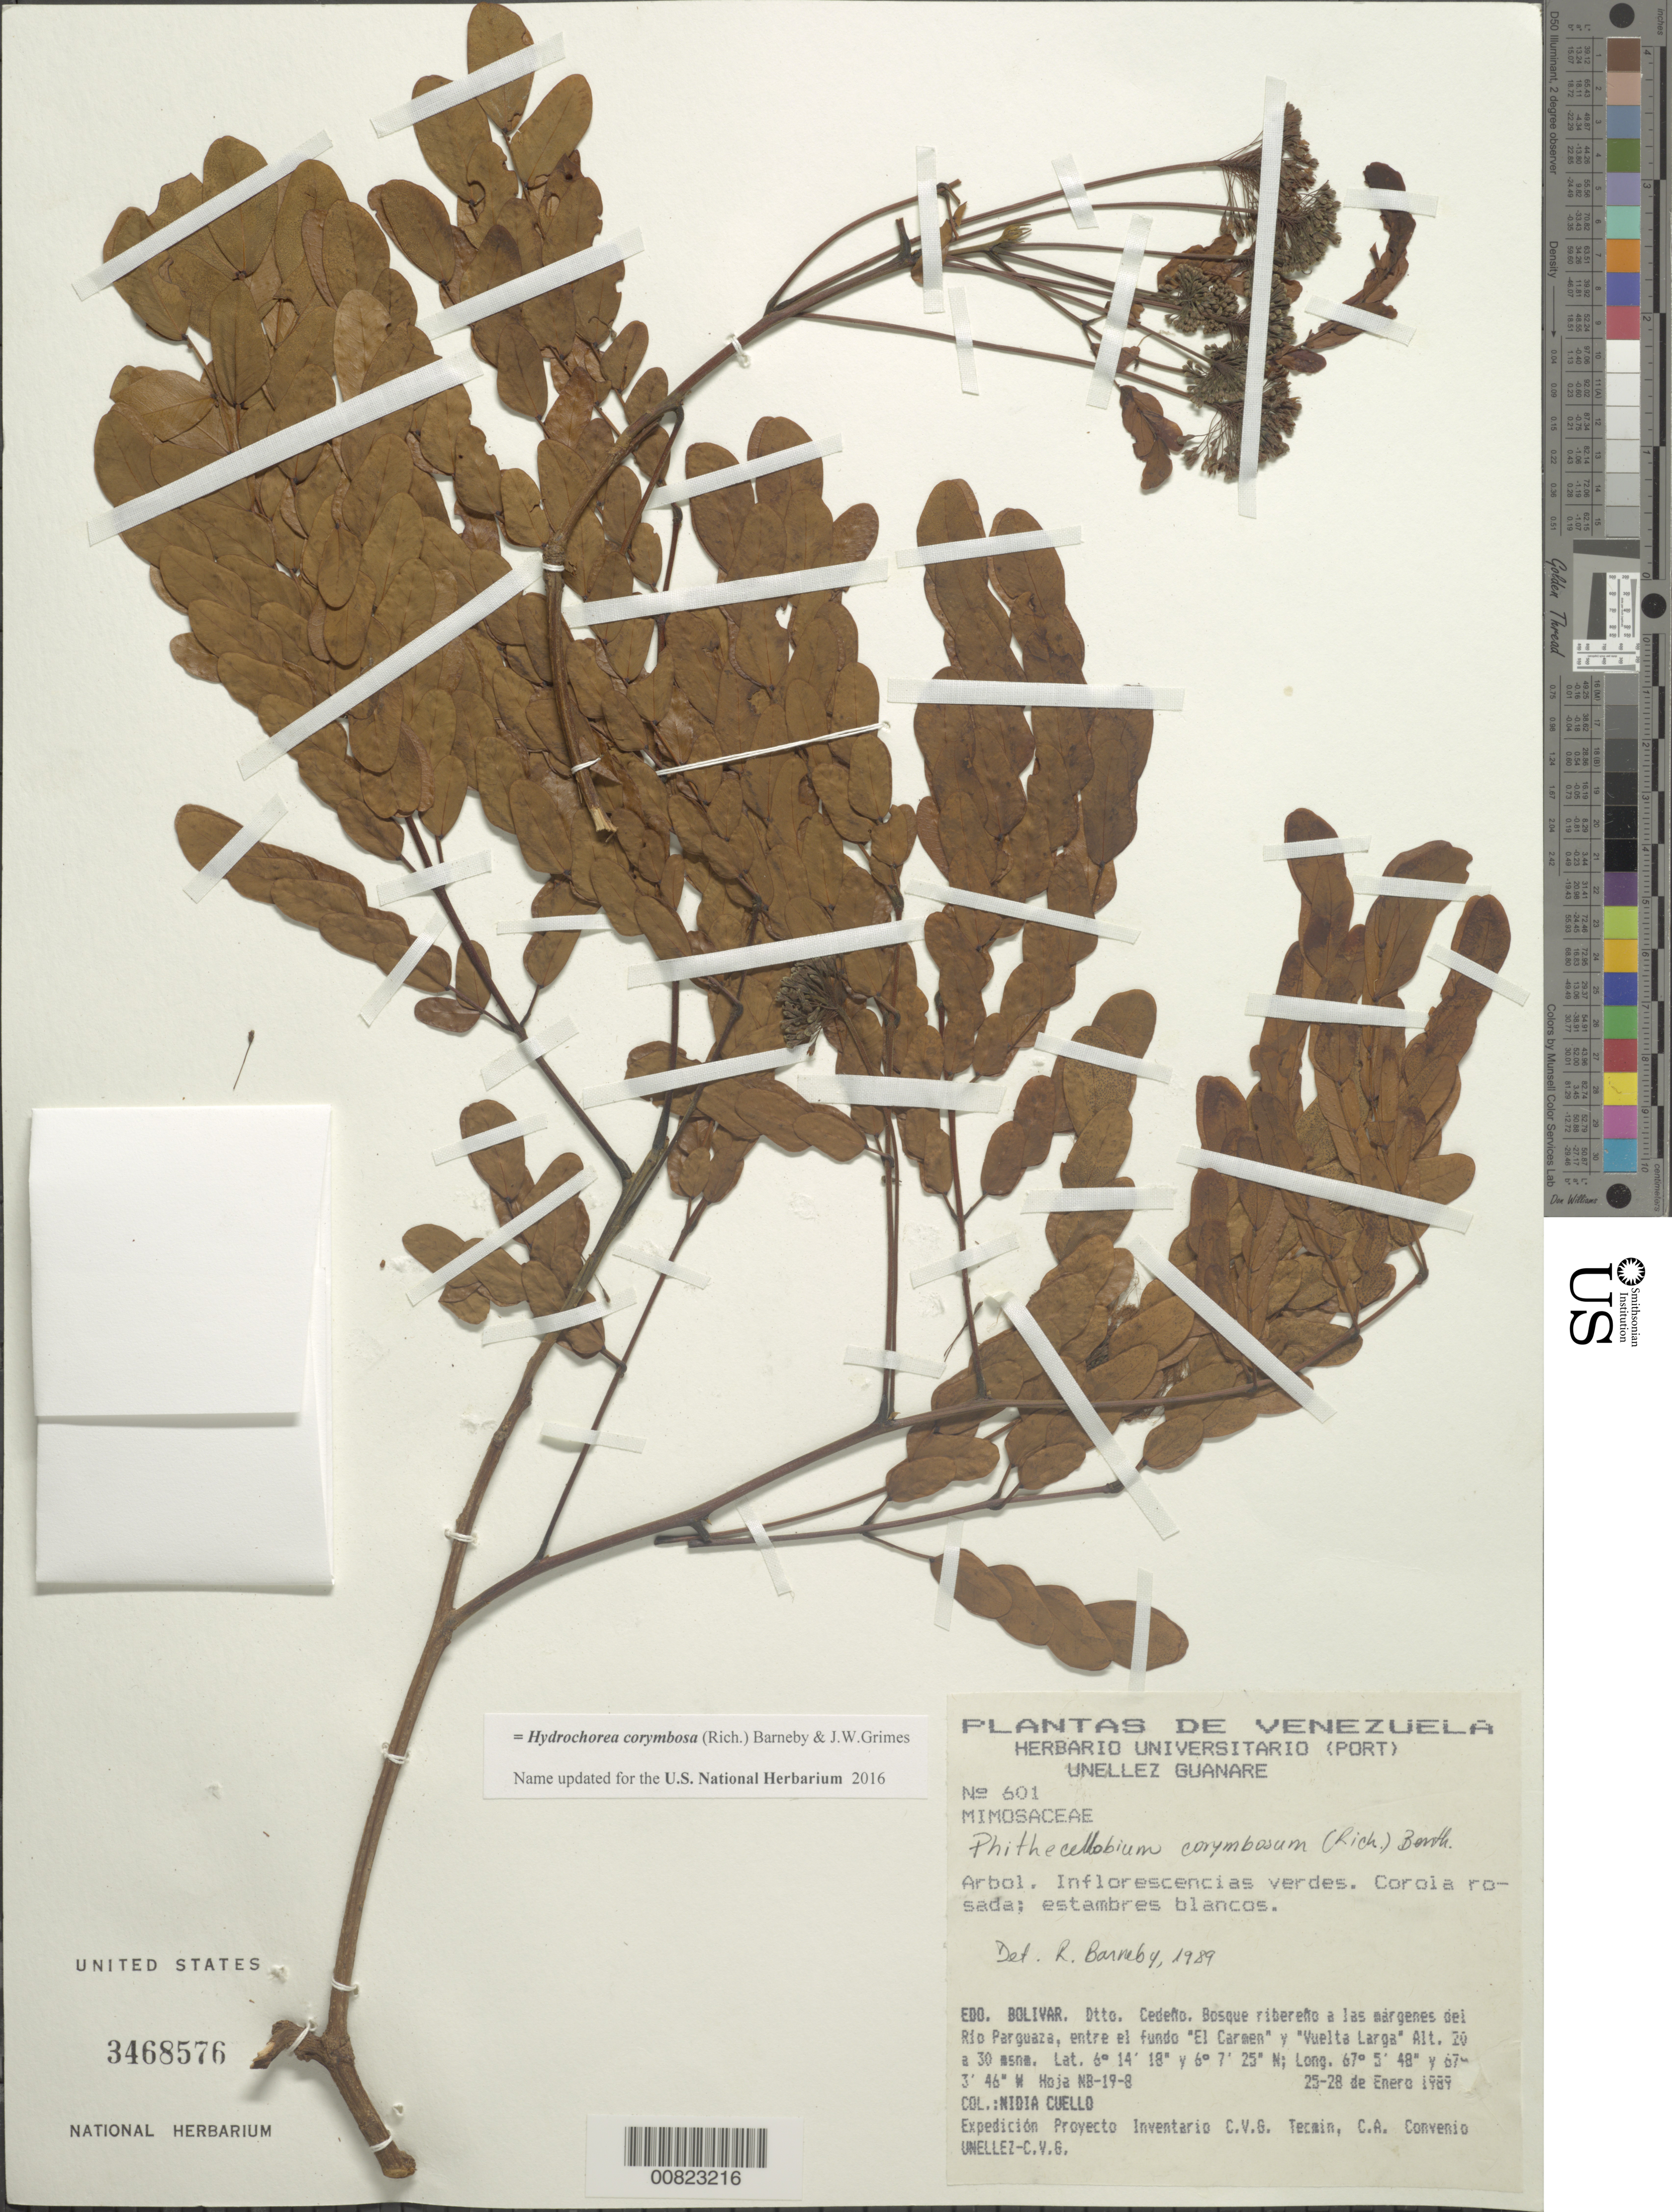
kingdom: Plantae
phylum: Tracheophyta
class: Magnoliopsida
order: Fabales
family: Fabaceae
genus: Hydrochorea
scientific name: Hydrochorea corymbosa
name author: (Rich.) Barneby & J.W. Grimes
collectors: N. L. Cuello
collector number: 601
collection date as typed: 25-Jan-89 to 28-Jan-89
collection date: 1989-01-25/1989-01-28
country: Venezuela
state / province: Bolívar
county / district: Cedeño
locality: Rio Parguaza, entre el fundo 'El Carmen' y 'Vuelta Larga'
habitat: Riverine forest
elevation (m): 20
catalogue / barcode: US 3468576